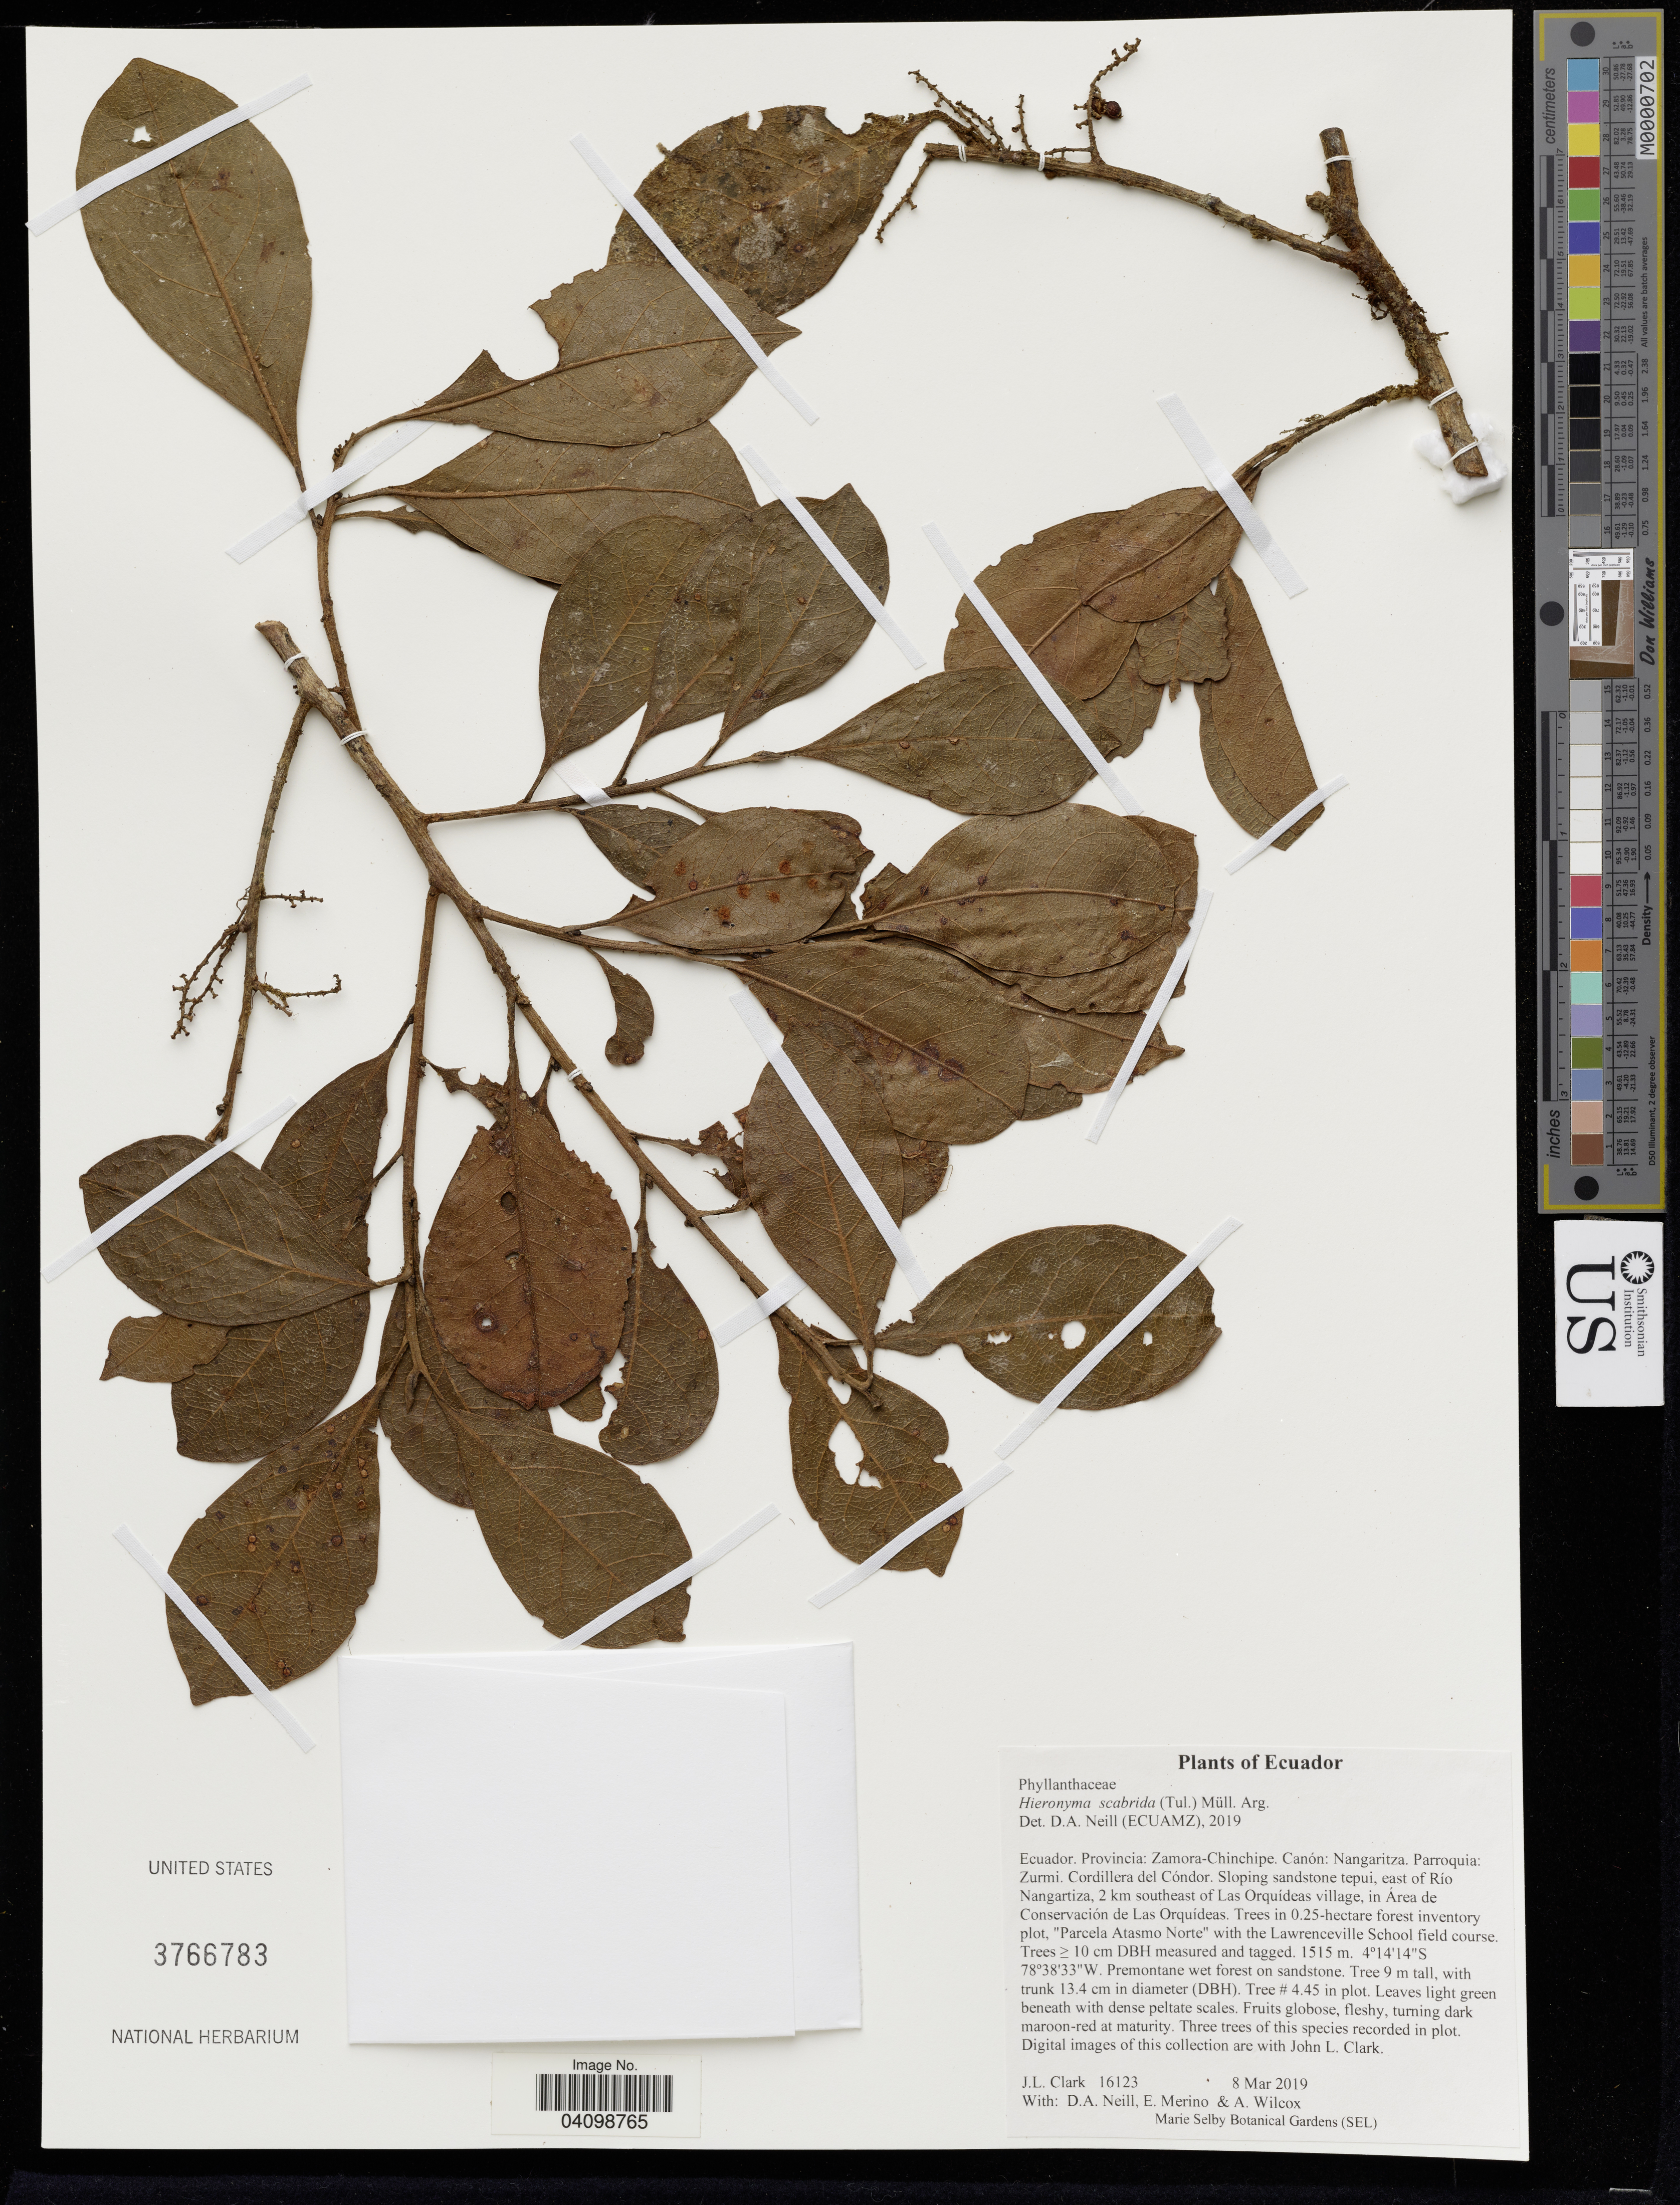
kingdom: Plantae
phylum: Tracheophyta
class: Magnoliopsida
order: Malpighiales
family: Phyllanthaceae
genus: Hieronyma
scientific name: Hieronyma scabrida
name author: (Tul.) Müll. Arg.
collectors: J. Clark, D. A. Neill & A. Wilcox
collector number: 16123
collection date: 2019-03-08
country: Ecuador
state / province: Zamora-Chinchipe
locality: Cantón: Nangaritza. Parroquia: Zurmi. Cordillera del Cóndor. Sloping sandstone tepui, east of Río Nangaritza, 2 km southeast of Las Orquídeas village, in Área de Conservación de Las Orquídeas.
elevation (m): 1515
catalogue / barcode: US 3766783